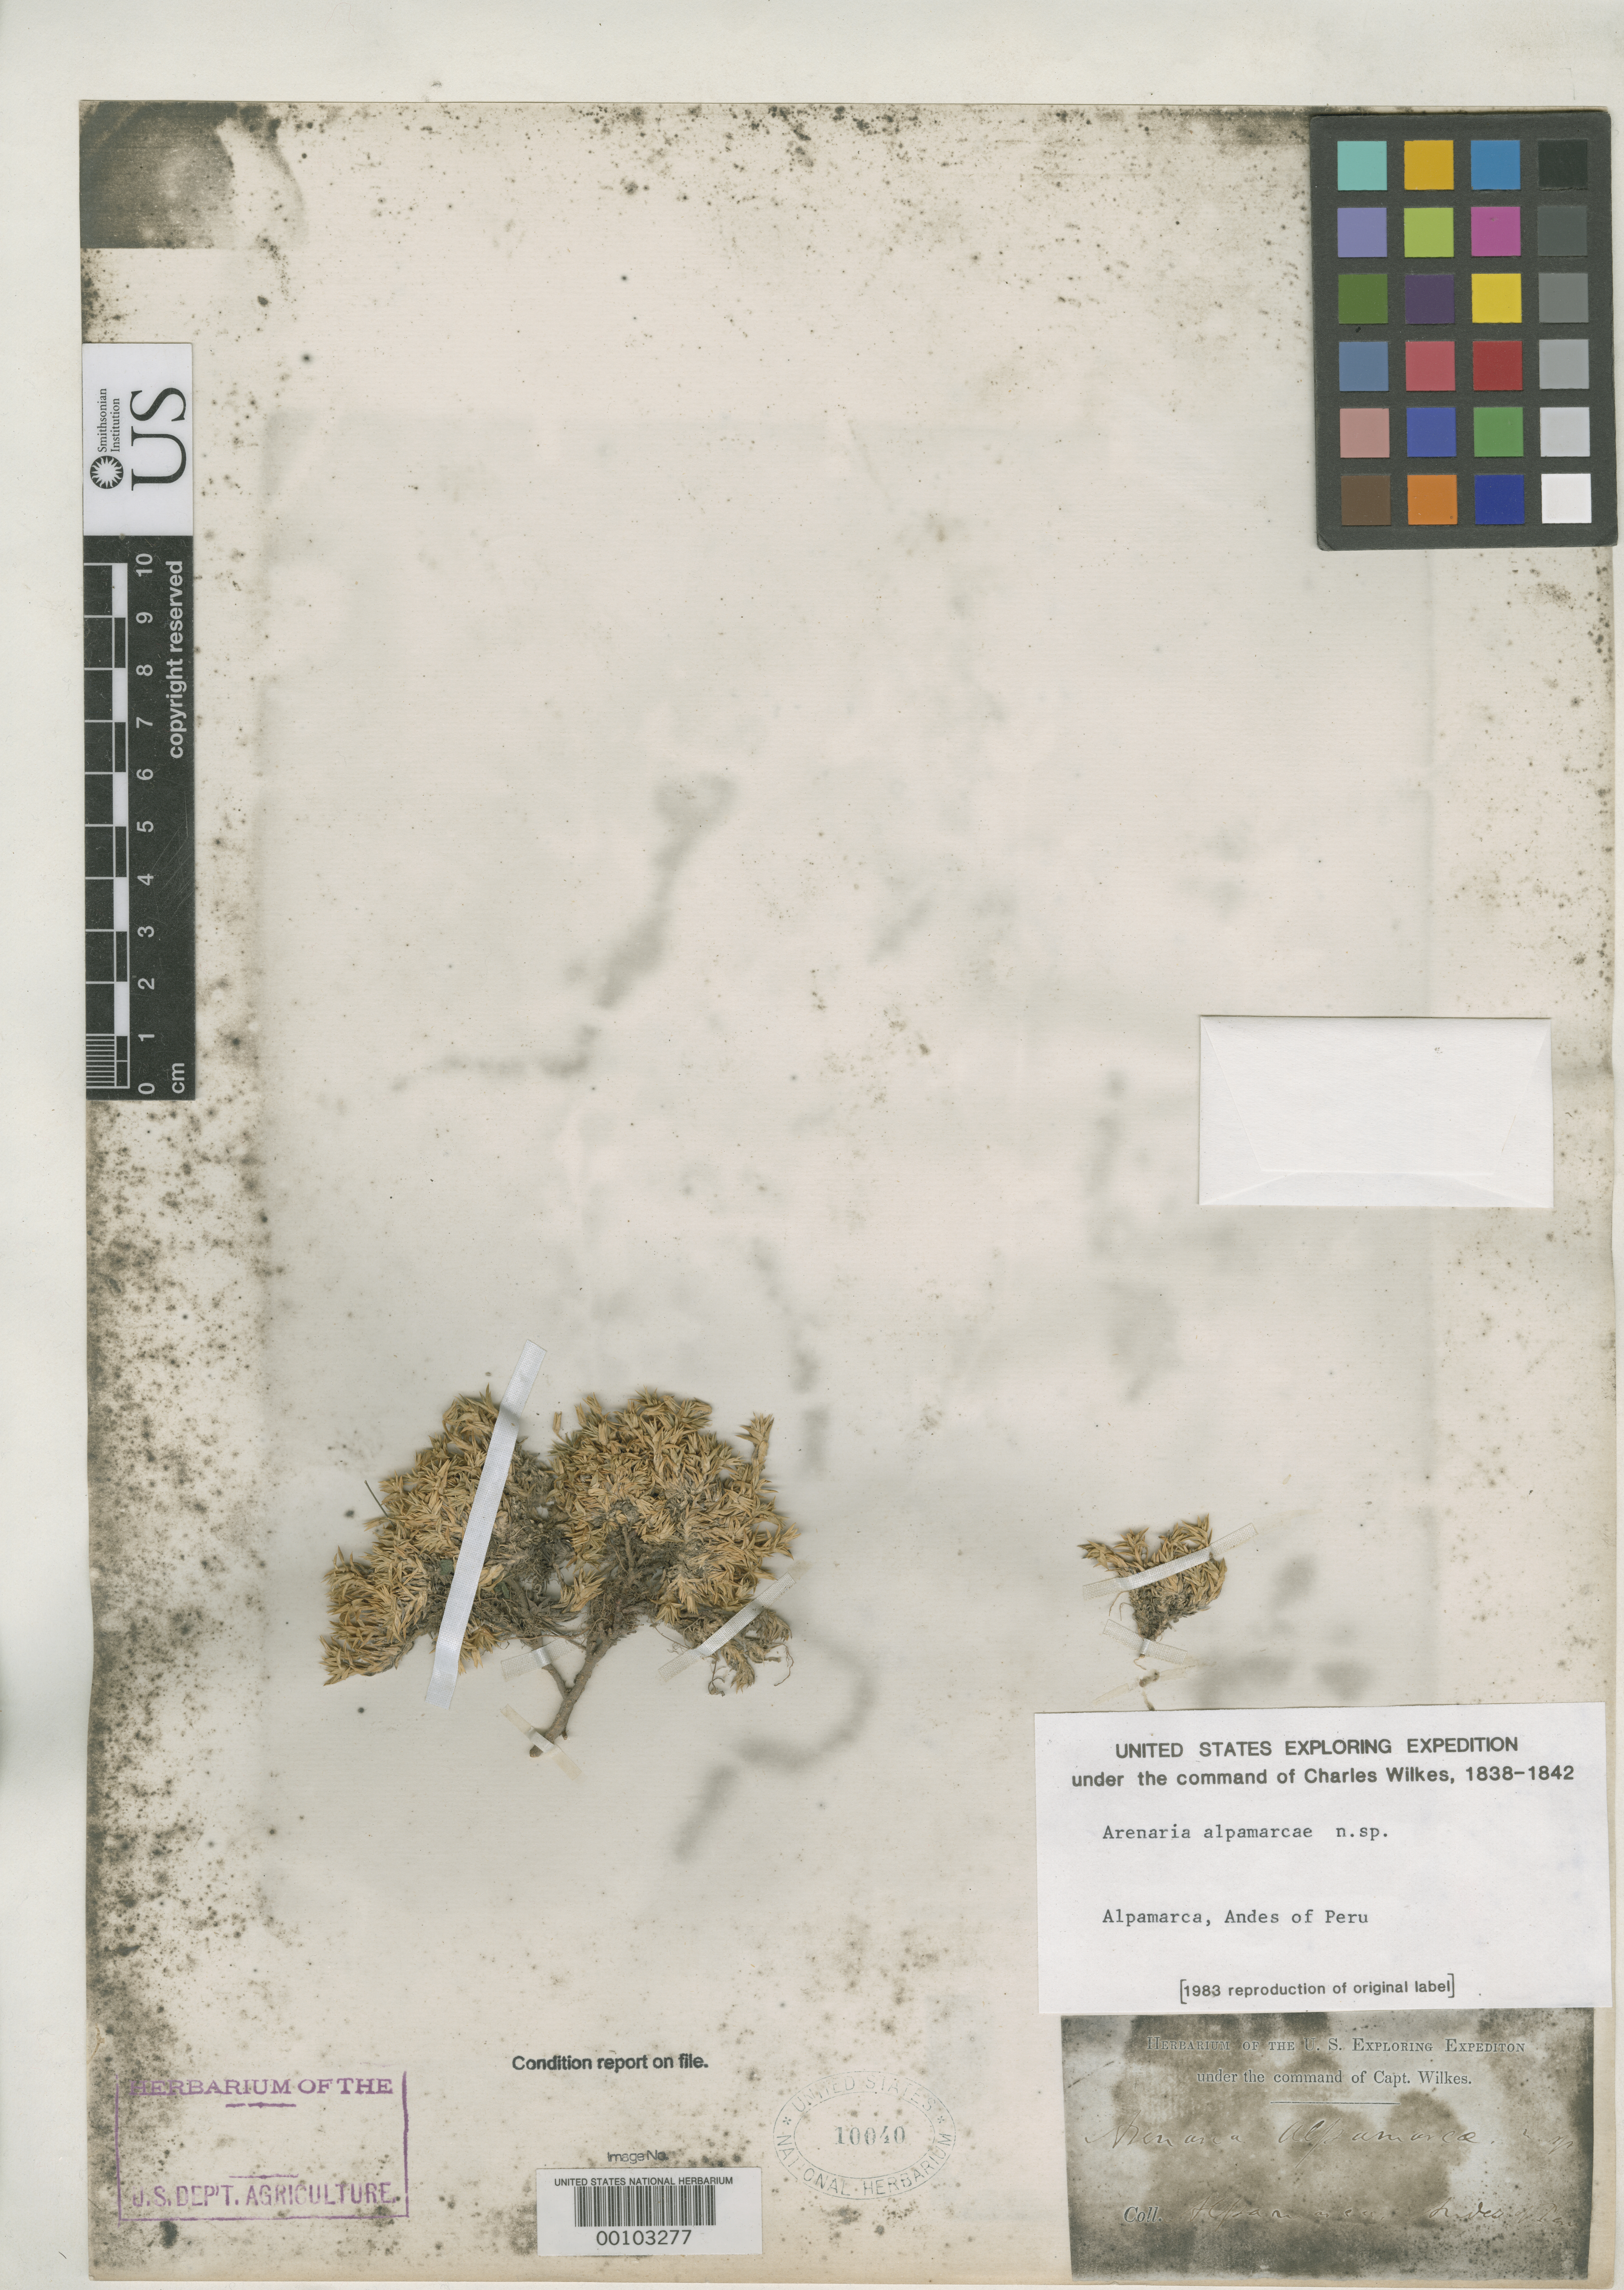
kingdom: Plantae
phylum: Tracheophyta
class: Magnoliopsida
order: Caryophyllales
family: Caryophyllaceae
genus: Arenaria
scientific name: Arenaria alpamarcae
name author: A. Gray in Wilkes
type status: Isotype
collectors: Wilkes Explor. Exped.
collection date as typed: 1838 to -- --- 1842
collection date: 1838/1842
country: Peru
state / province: Pasco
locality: Alpamarca above Obrajillo and Baños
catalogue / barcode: US 10040